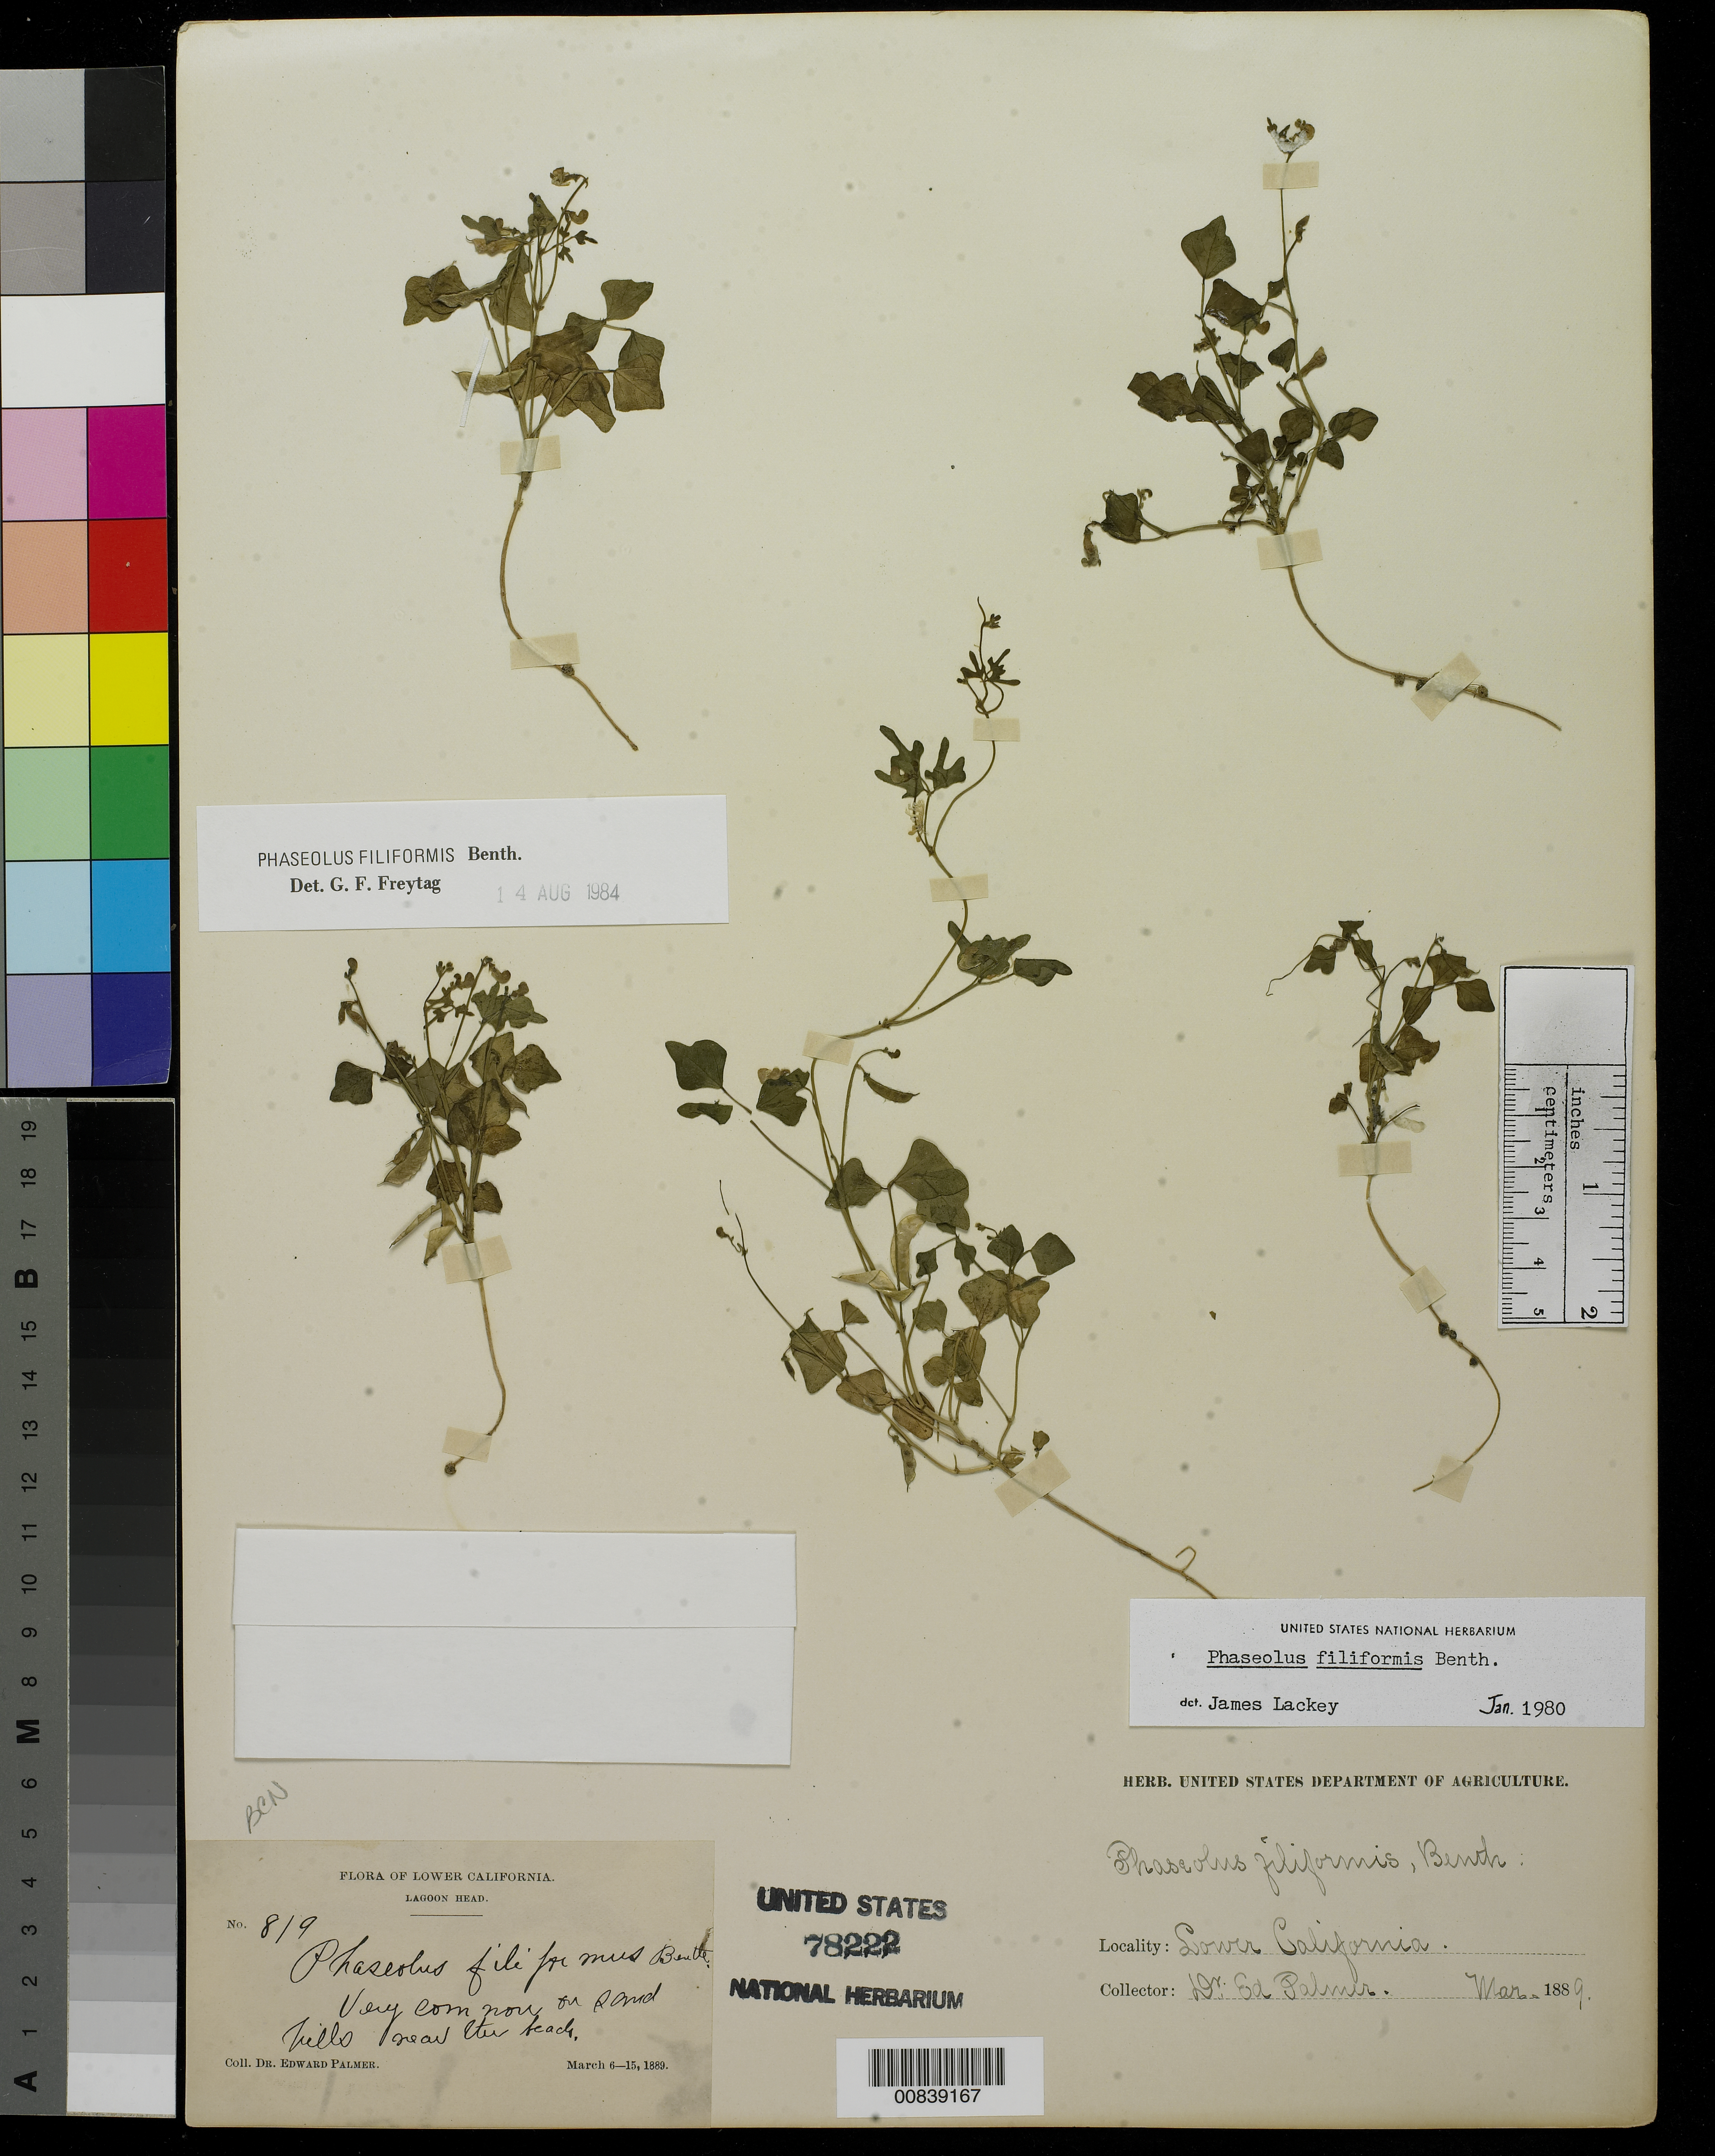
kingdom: Plantae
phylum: Tracheophyta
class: Magnoliopsida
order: Fabales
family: Fabaceae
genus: Phaseolus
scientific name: Phaseolus filiformis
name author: Benth.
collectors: E. Palmer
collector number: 819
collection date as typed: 06 Mar 1889 to 15 Mar 1889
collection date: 1889-03-06/1889-03-15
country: Mexico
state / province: Baja California Norte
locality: Lagoon Head, Baja California.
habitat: Sand hills.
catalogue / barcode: US 78222